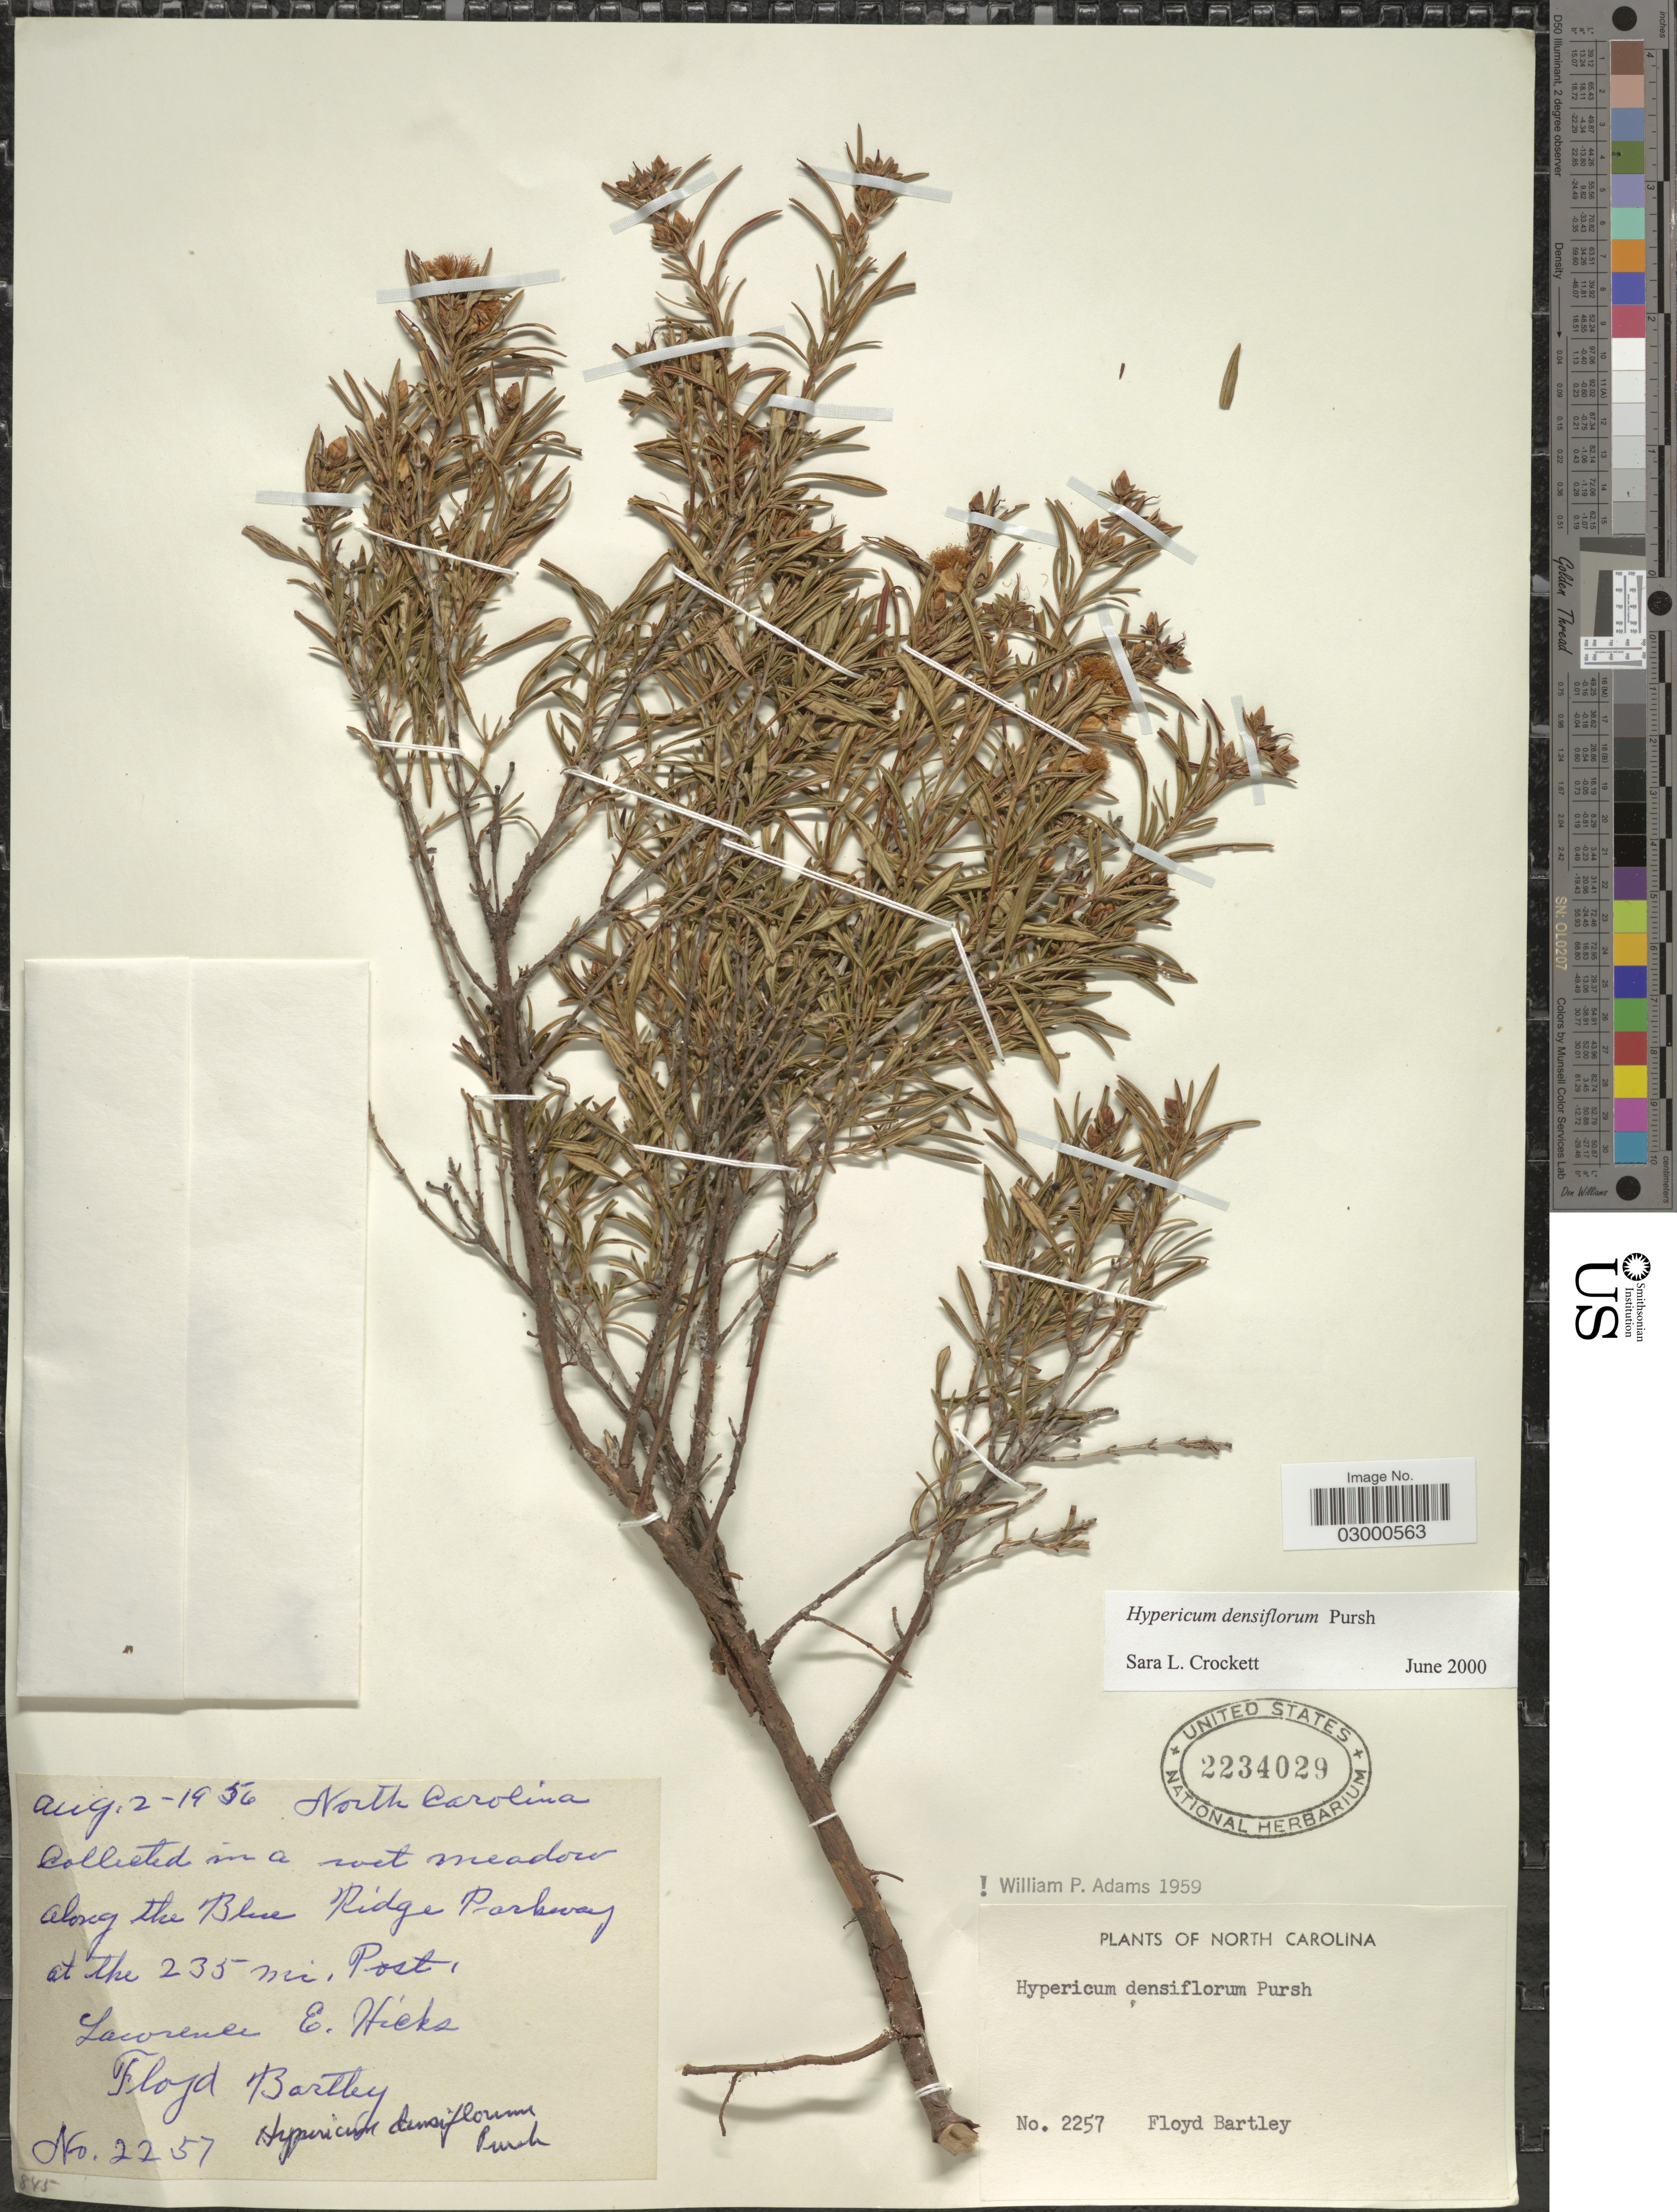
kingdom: Plantae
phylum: Tracheophyta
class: Magnoliopsida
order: Malpighiales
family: Hypericaceae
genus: Hypericum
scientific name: Hypericum densiflorum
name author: Pursh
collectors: F. Bartley & L. E. Hicks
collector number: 2257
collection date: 1956-08-02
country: United States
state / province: North Carolina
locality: Along the Blue Ridge Parkway at the 235 mi. Post.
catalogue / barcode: US 2234029